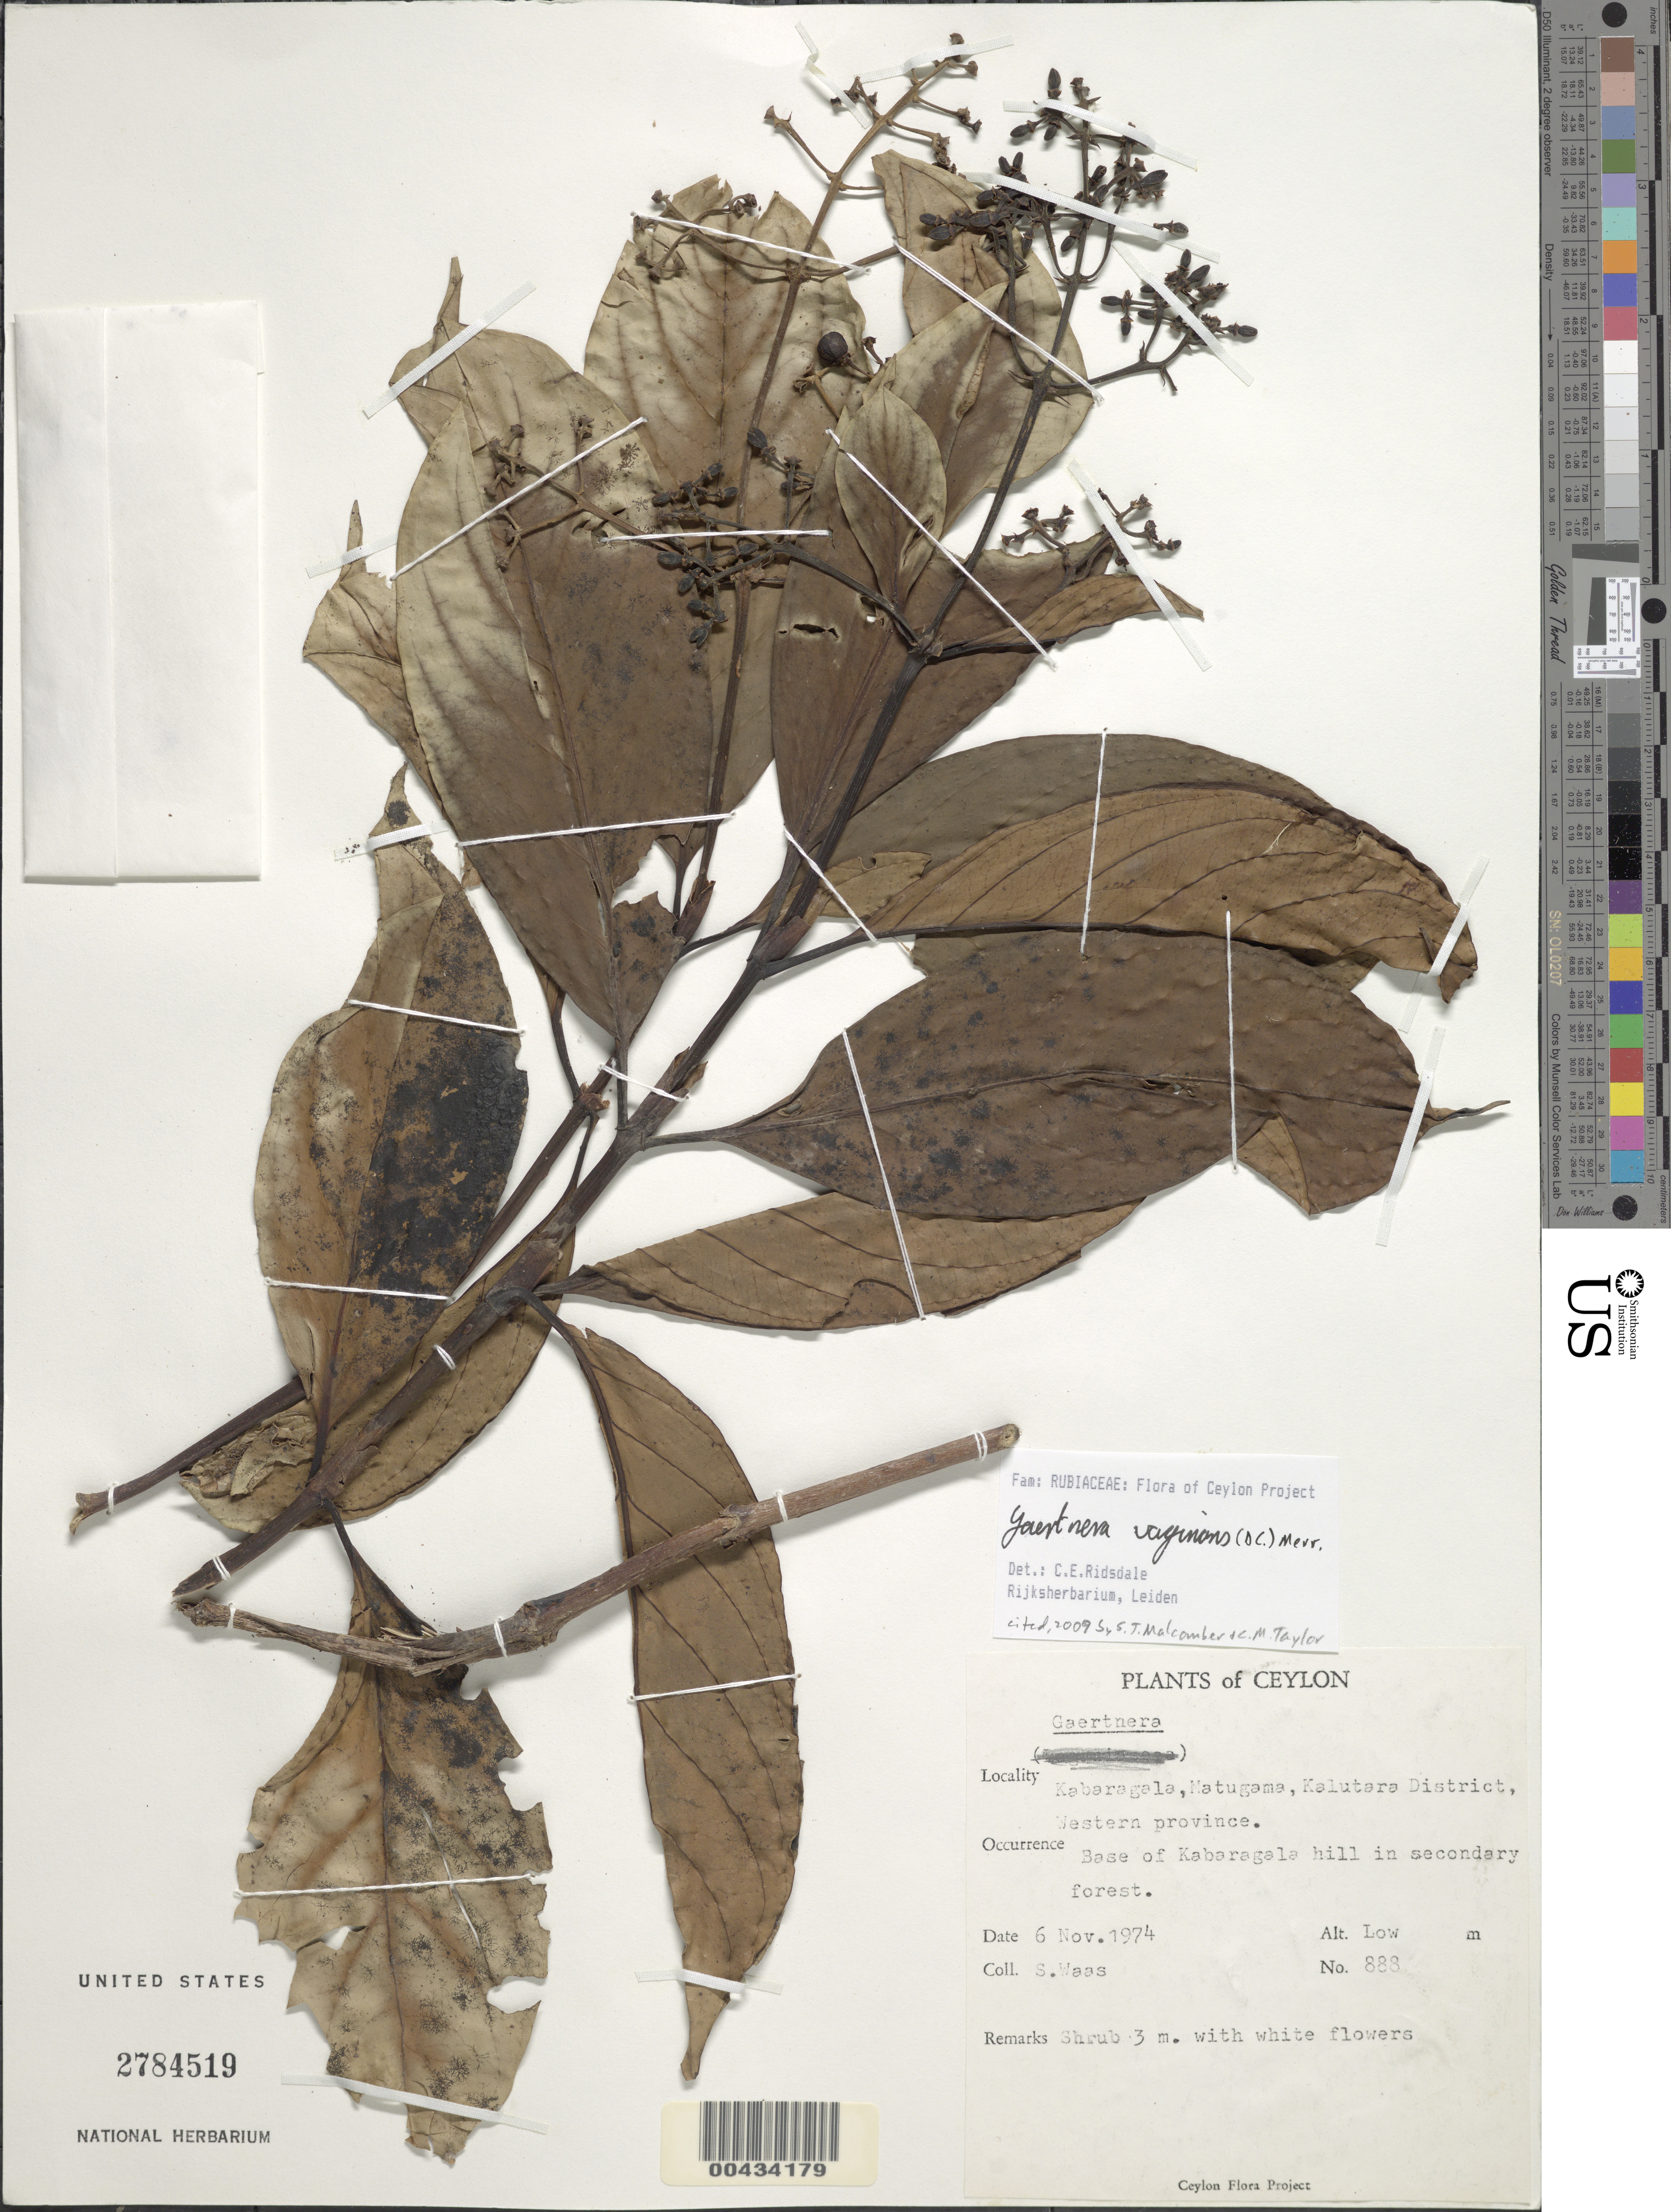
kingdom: Plantae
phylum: Tracheophyta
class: Magnoliopsida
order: Gentianales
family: Rubiaceae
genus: Gaertnera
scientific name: Gaertnera vaginans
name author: (DC.) Merr.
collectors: S. Waas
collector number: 888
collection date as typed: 06 Nov 1974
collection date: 1974-11-06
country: Sri Lanka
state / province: Western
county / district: Kalutara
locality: Kabaragala, Matugama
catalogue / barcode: US 2784519